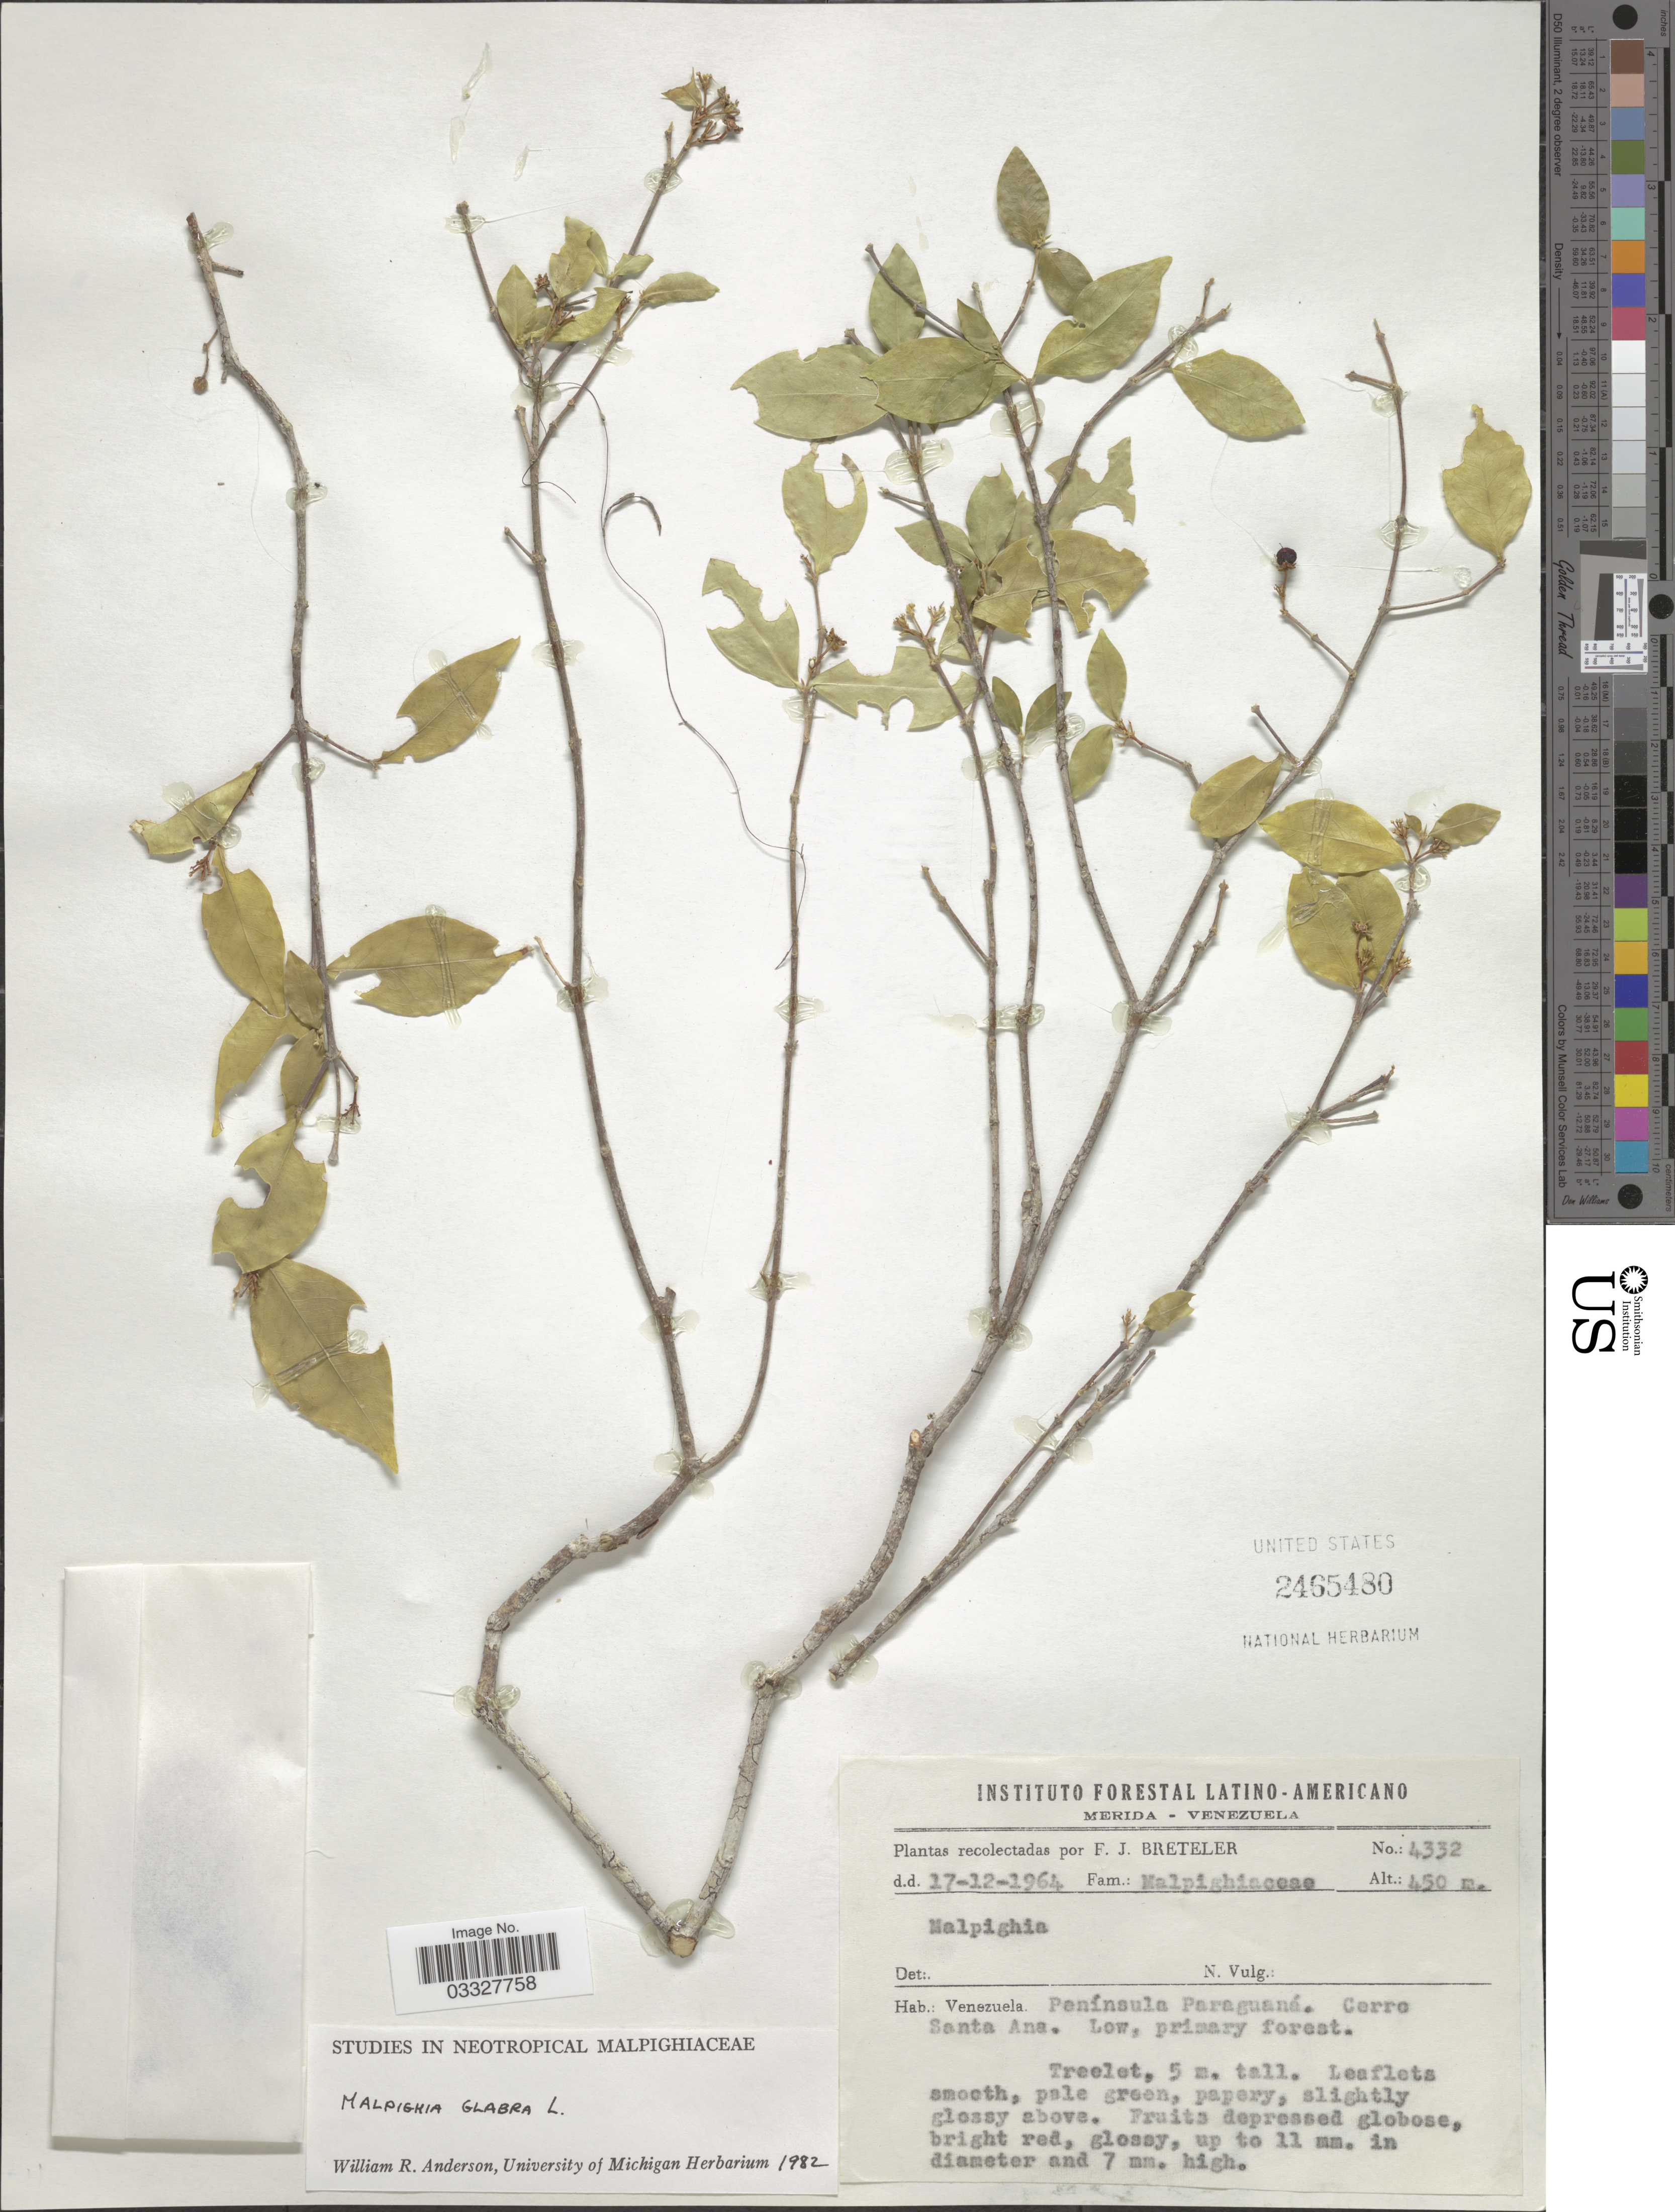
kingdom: Plantae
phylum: Tracheophyta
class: Magnoliopsida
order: Malpighiales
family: Malpighiaceae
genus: Malpighia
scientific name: Malpighia glabra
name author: L.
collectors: F. J. Breteler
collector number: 4332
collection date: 1964-12-17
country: Venezuela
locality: Península Paraguaná. Cerro Santa Ana.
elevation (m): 450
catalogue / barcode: US 2465480